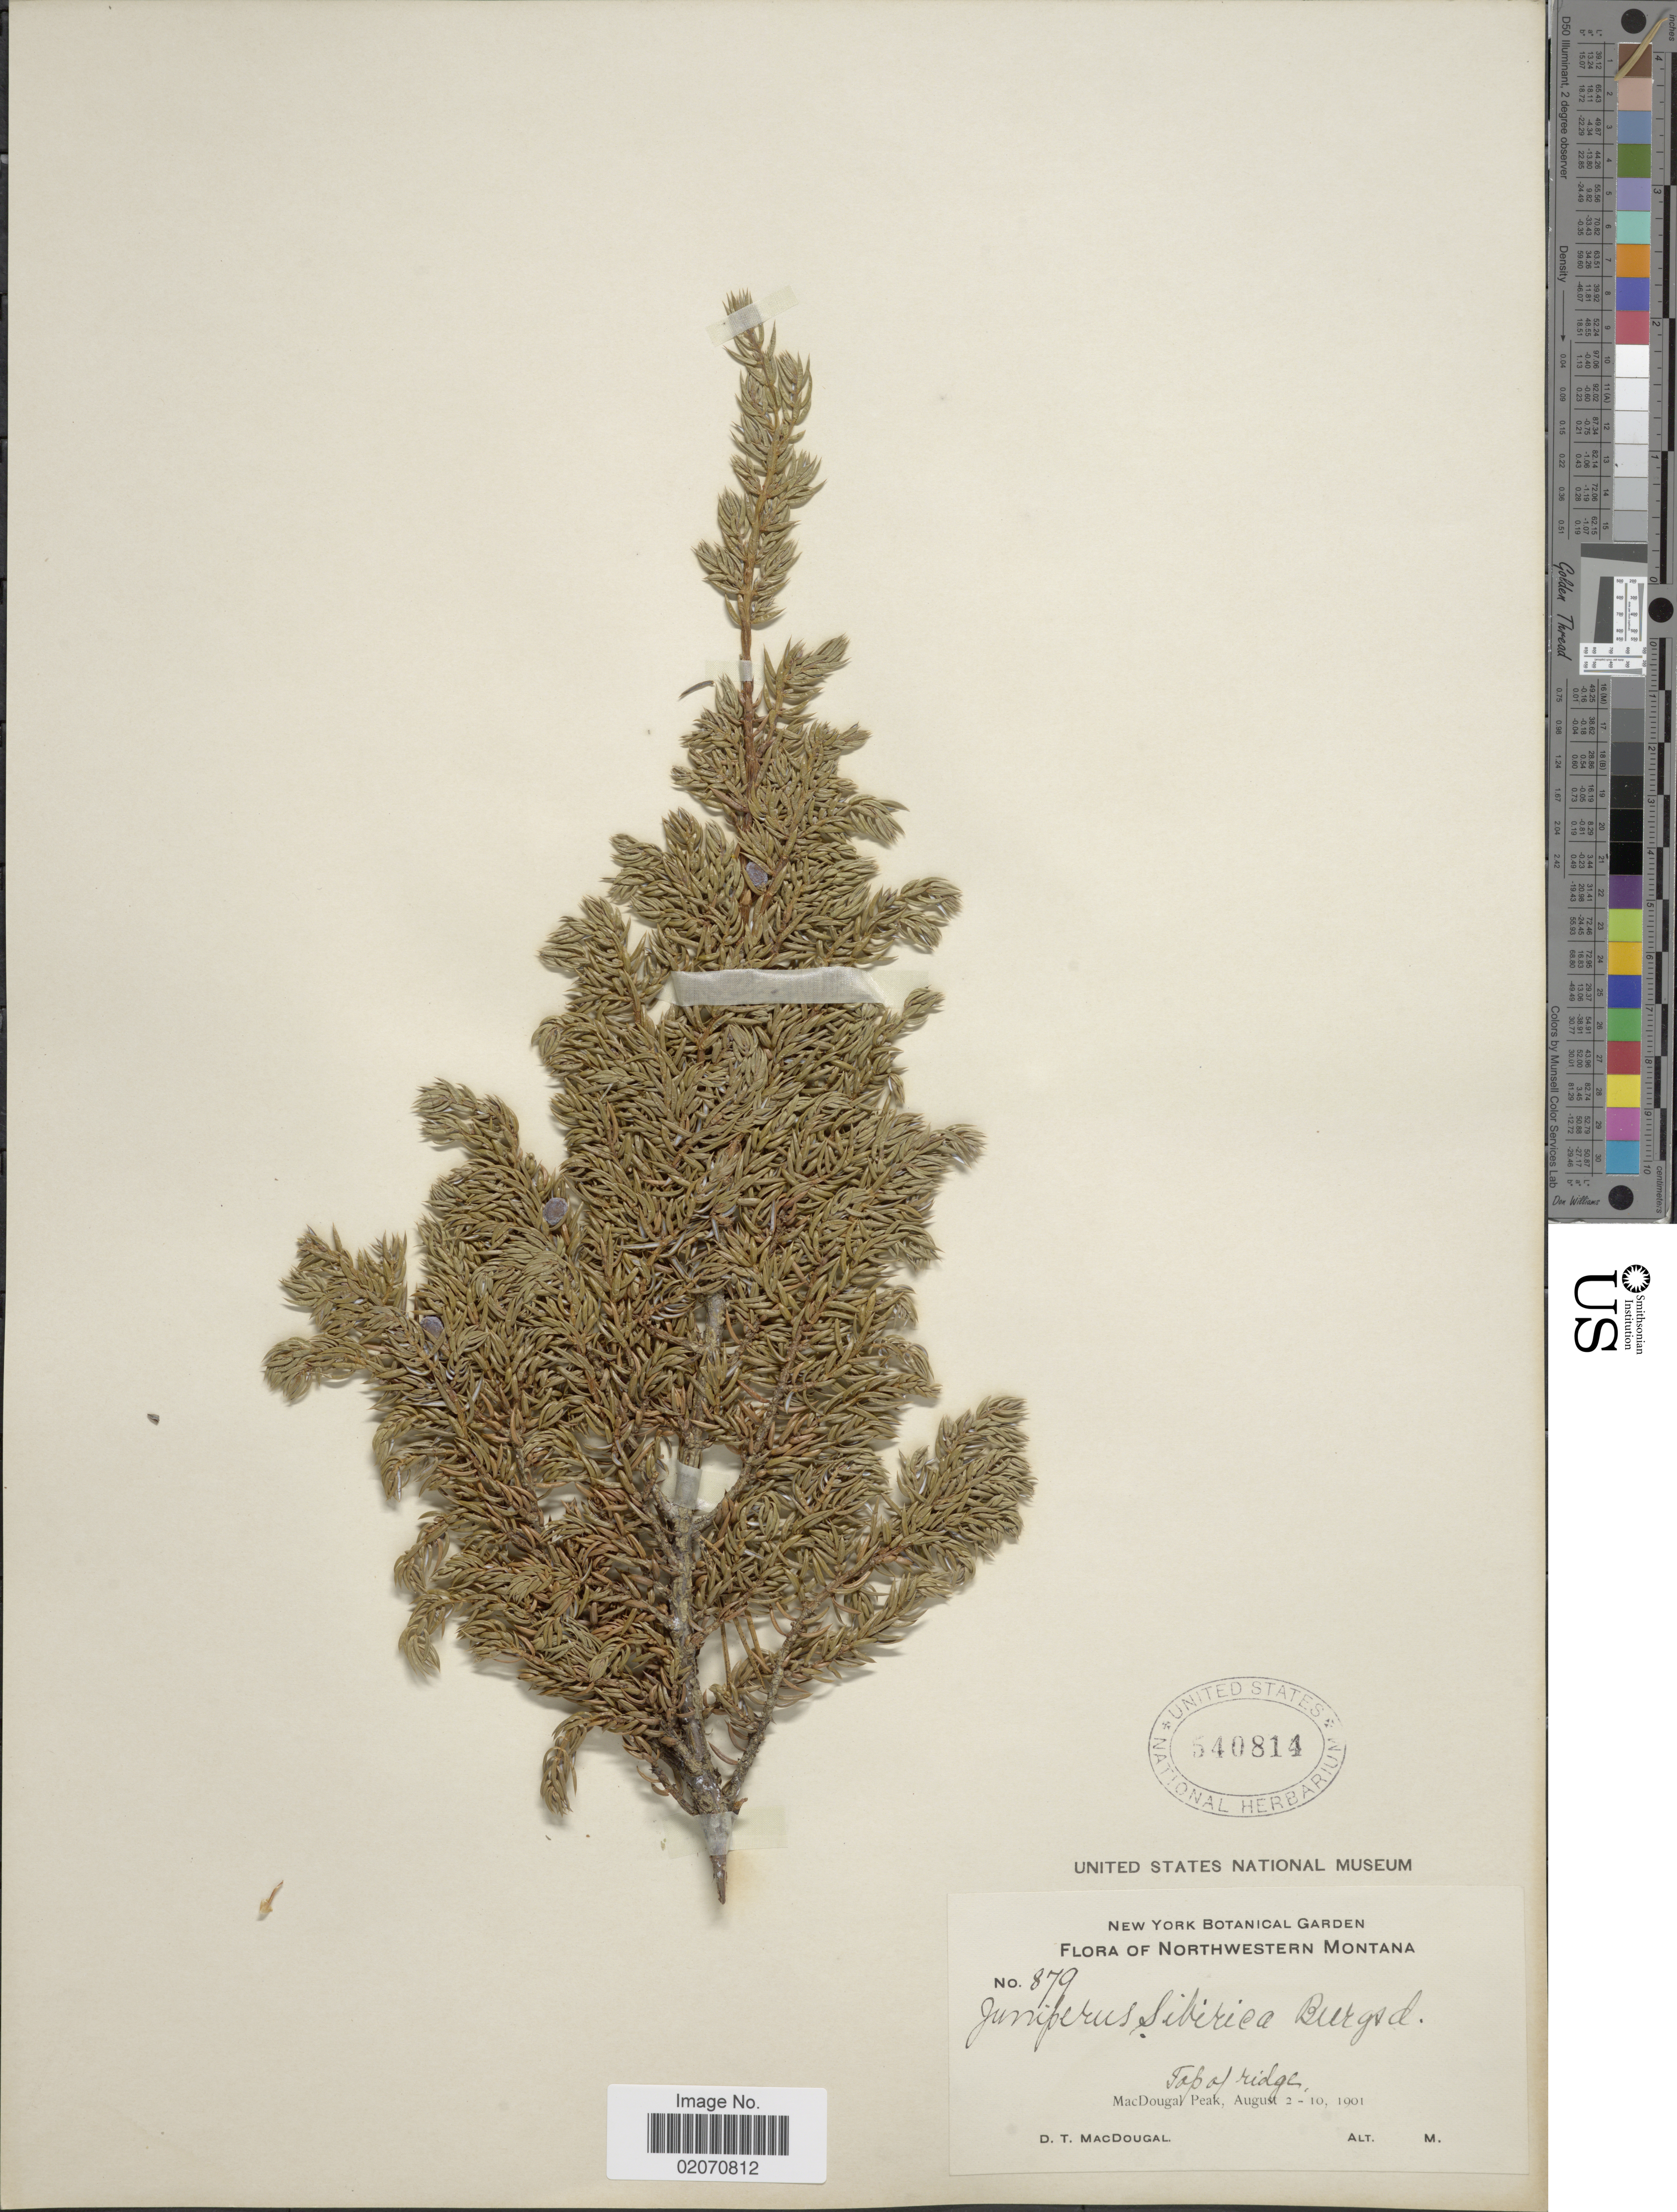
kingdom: Plantae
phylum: Tracheophyta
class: Pinopsida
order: Pinales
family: Cupressaceae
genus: Juniperus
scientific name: Juniperus communis subsp. nana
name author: (Willd.) Syme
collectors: D. T. MacDougal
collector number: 879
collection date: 1901-08-02/1901-08-10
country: United States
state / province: Montana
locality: Northwestern montana, Top of ridge, MacDougal Peak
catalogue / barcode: US 540814